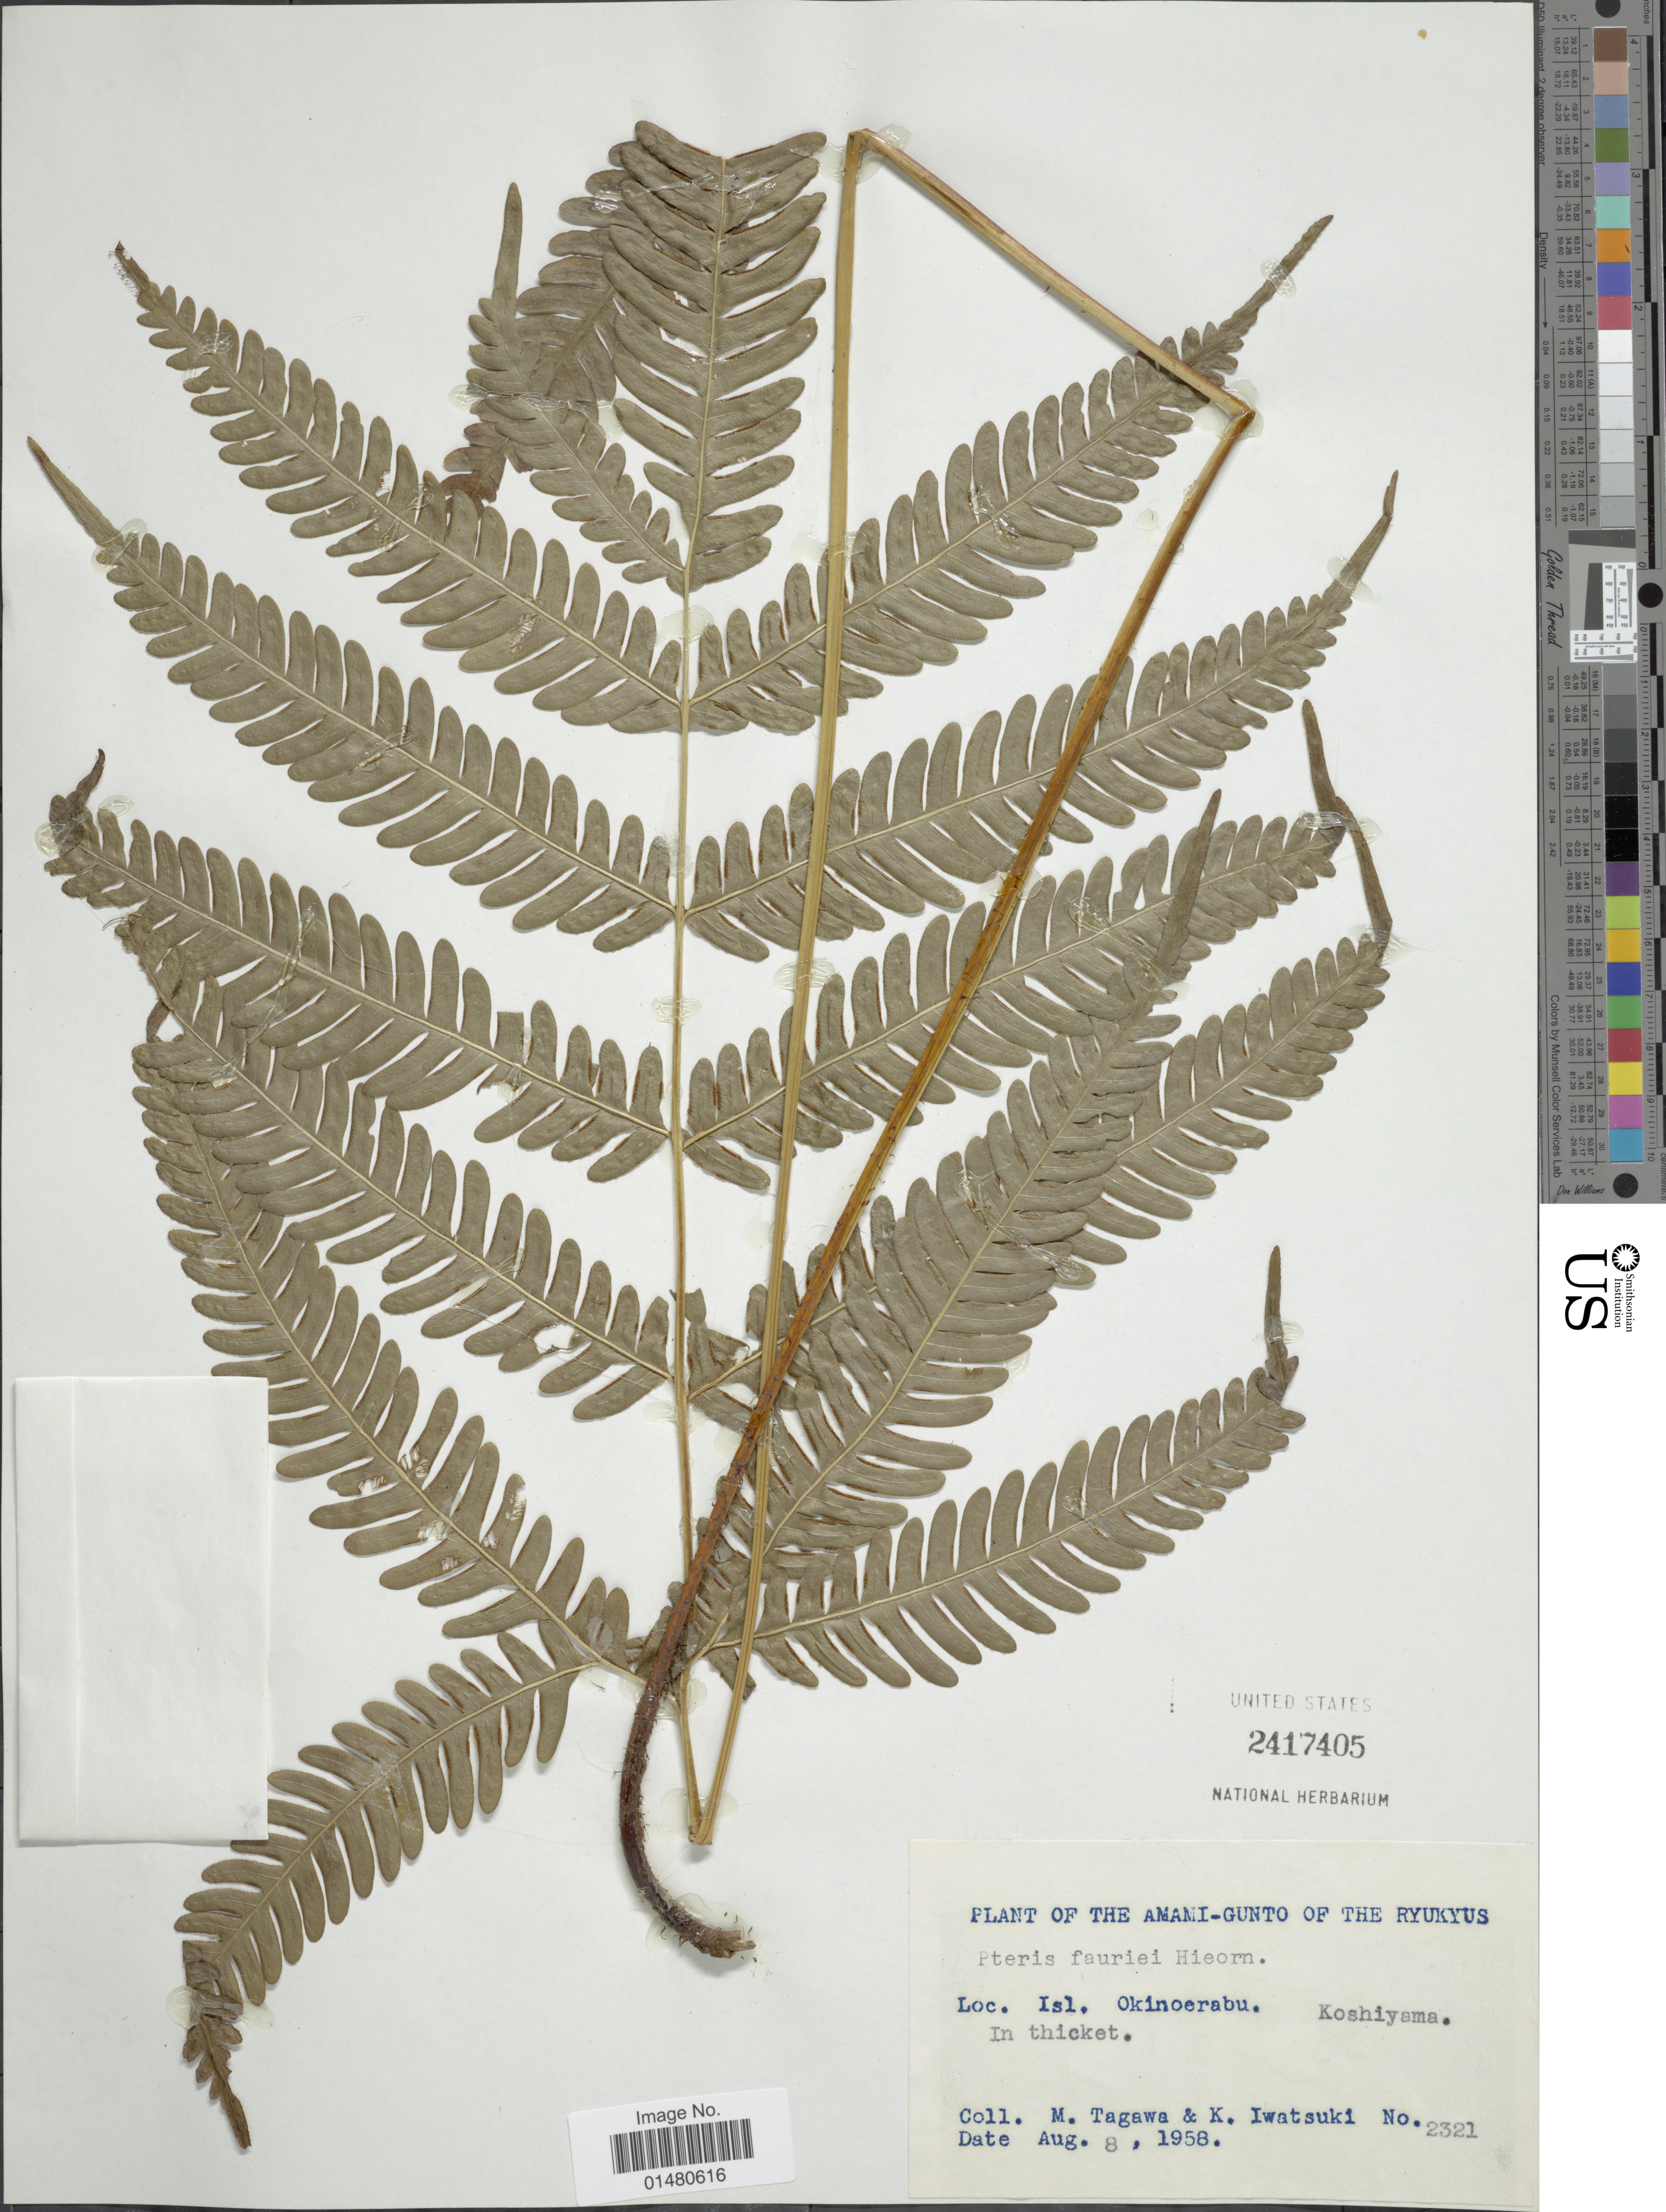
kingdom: Plantae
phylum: Tracheophyta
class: Polypodiopsida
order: Polypodiales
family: Pteridaceae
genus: Pteris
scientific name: Pteris fauriei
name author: Hieron.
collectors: M. Tagawa & K. Iwatsuki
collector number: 2321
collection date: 1958-08-08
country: Japan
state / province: Okinawa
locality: Amami-gunto of the Ryukyus, Isl Okinoerabu. Koshiyama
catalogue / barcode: US 2417405